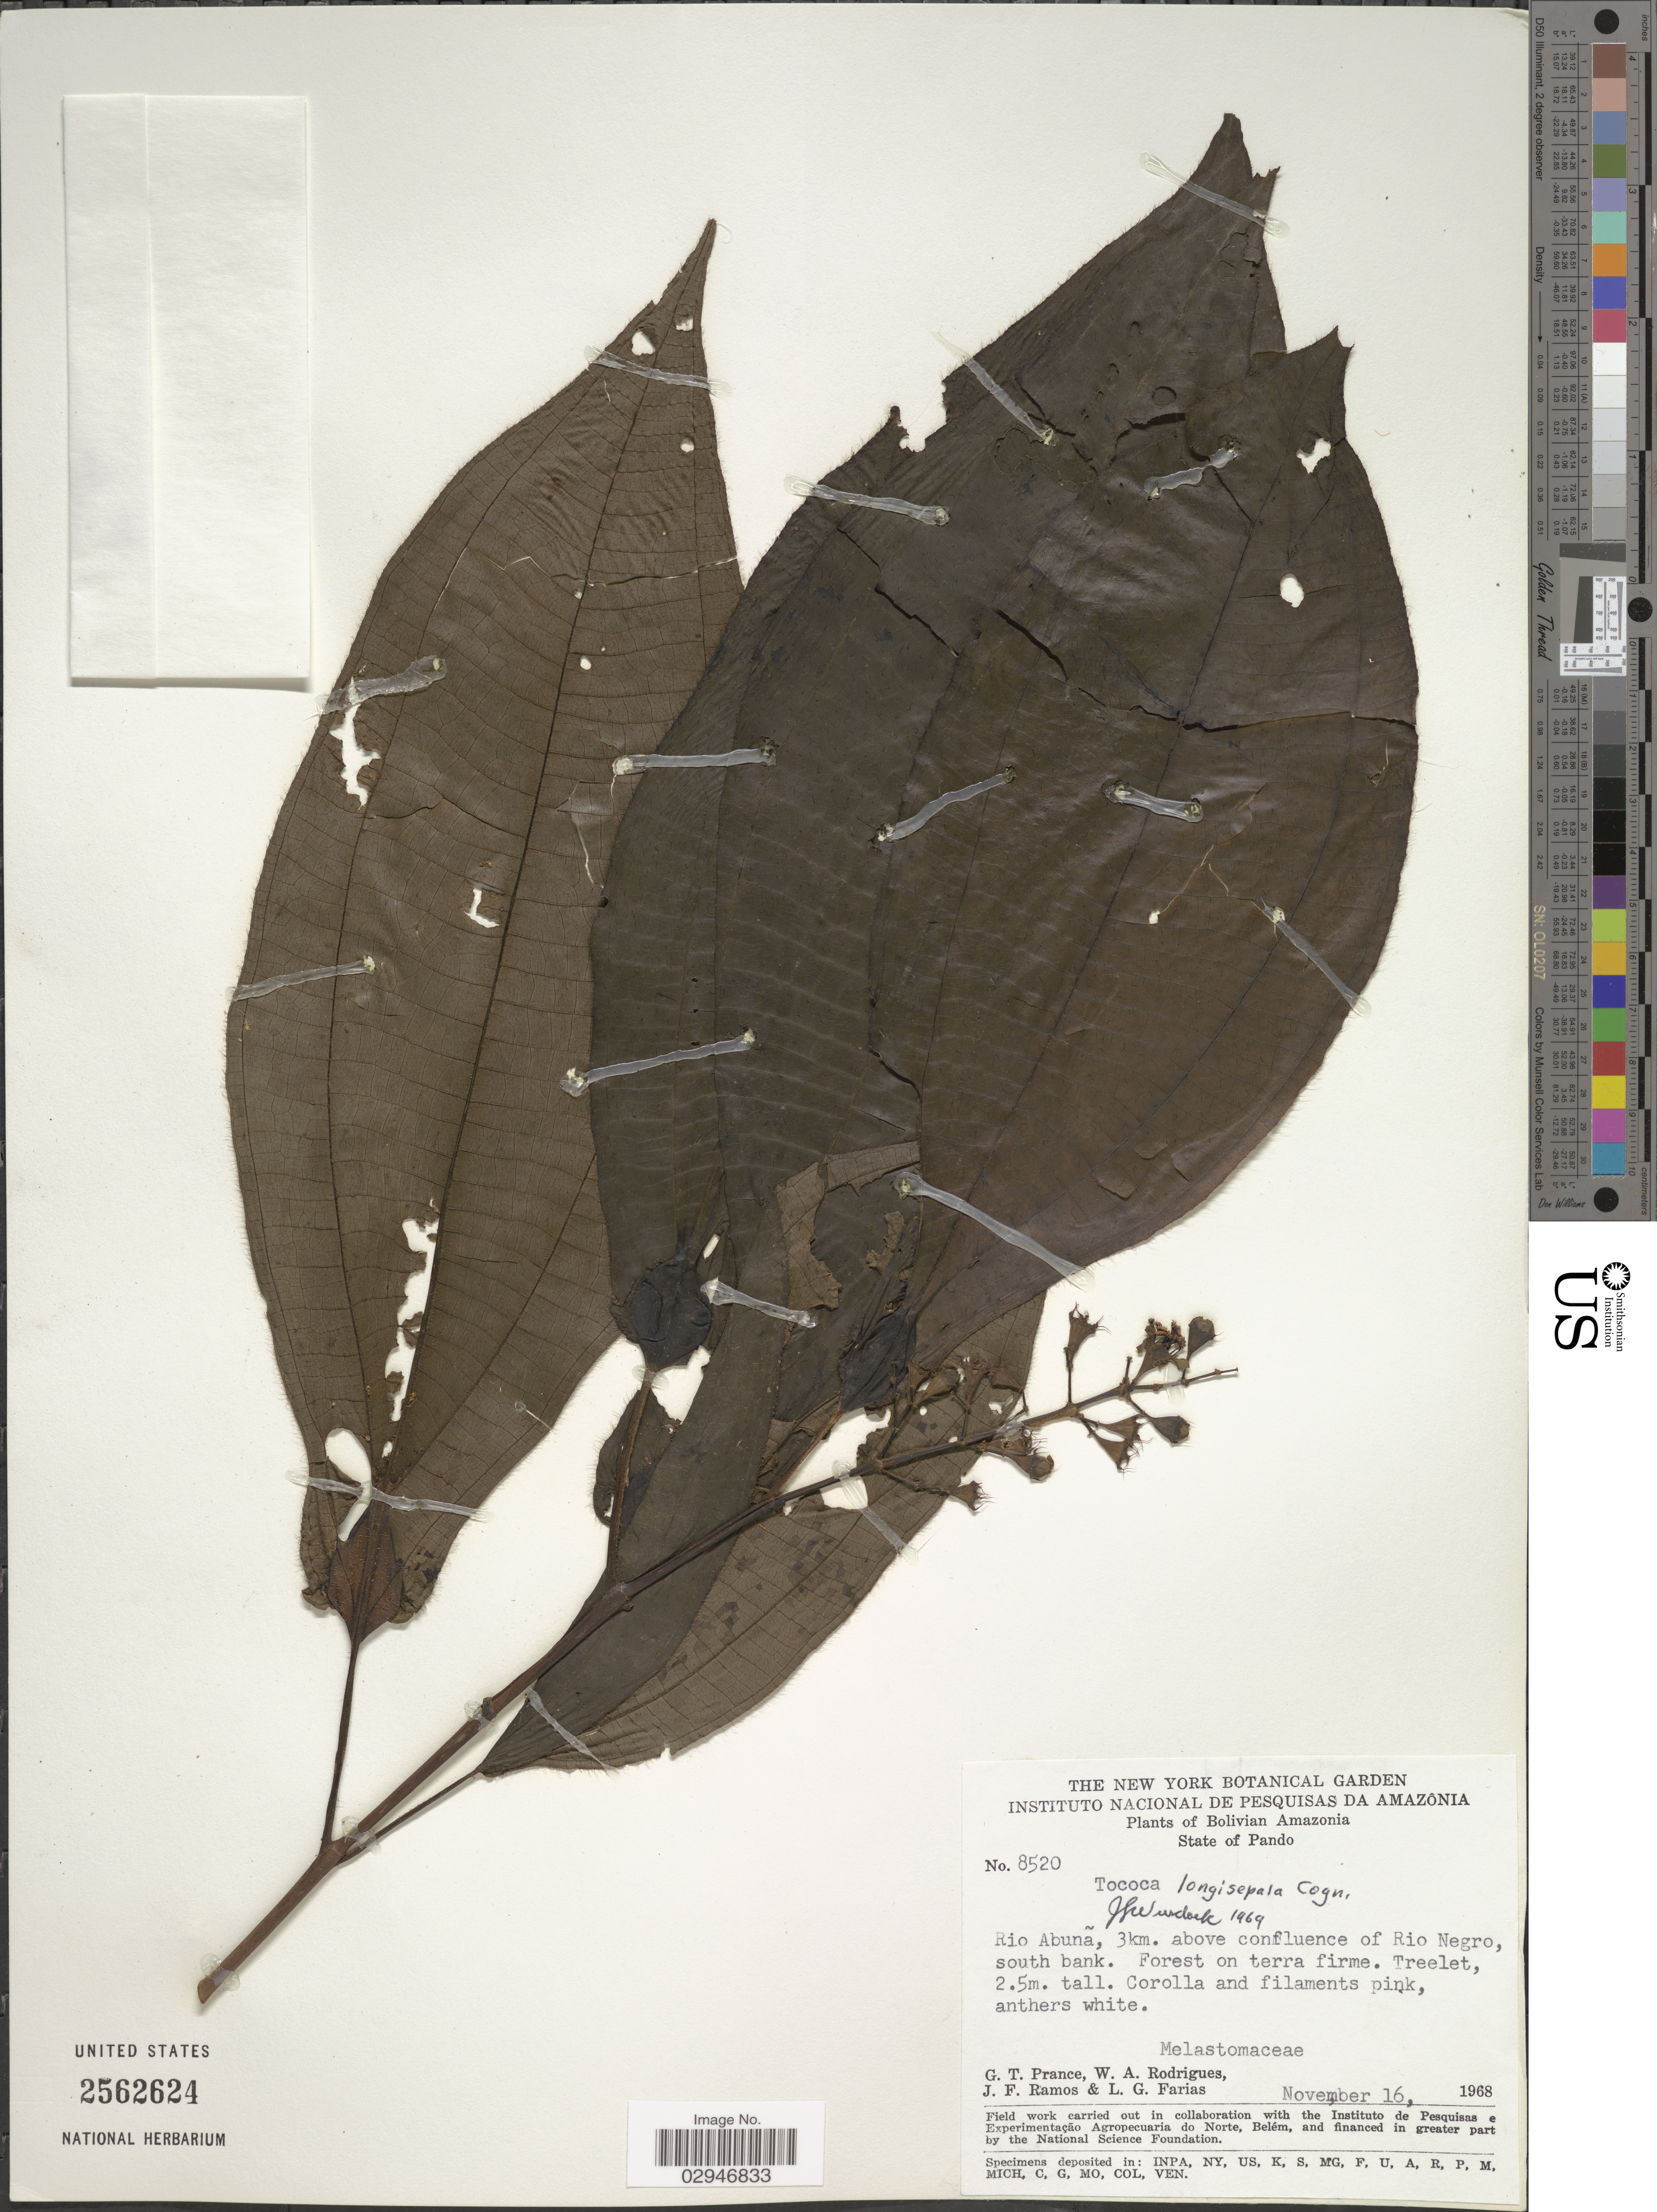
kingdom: Plantae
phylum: Tracheophyta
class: Magnoliopsida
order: Myrtales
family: Melastomataceae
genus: Tococa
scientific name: Tococa longisepala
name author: Cogn.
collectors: G. T. Prance, W. A. Rodrigues, J. F. Ramos & L. G. Farias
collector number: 8520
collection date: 1968-11-16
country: Bolivia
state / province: Pando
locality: Bolivian Amazonia. State of Pando. Rio Abunã, 3km. above confluence of Rio Negro, south bank.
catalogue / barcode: US 2562624